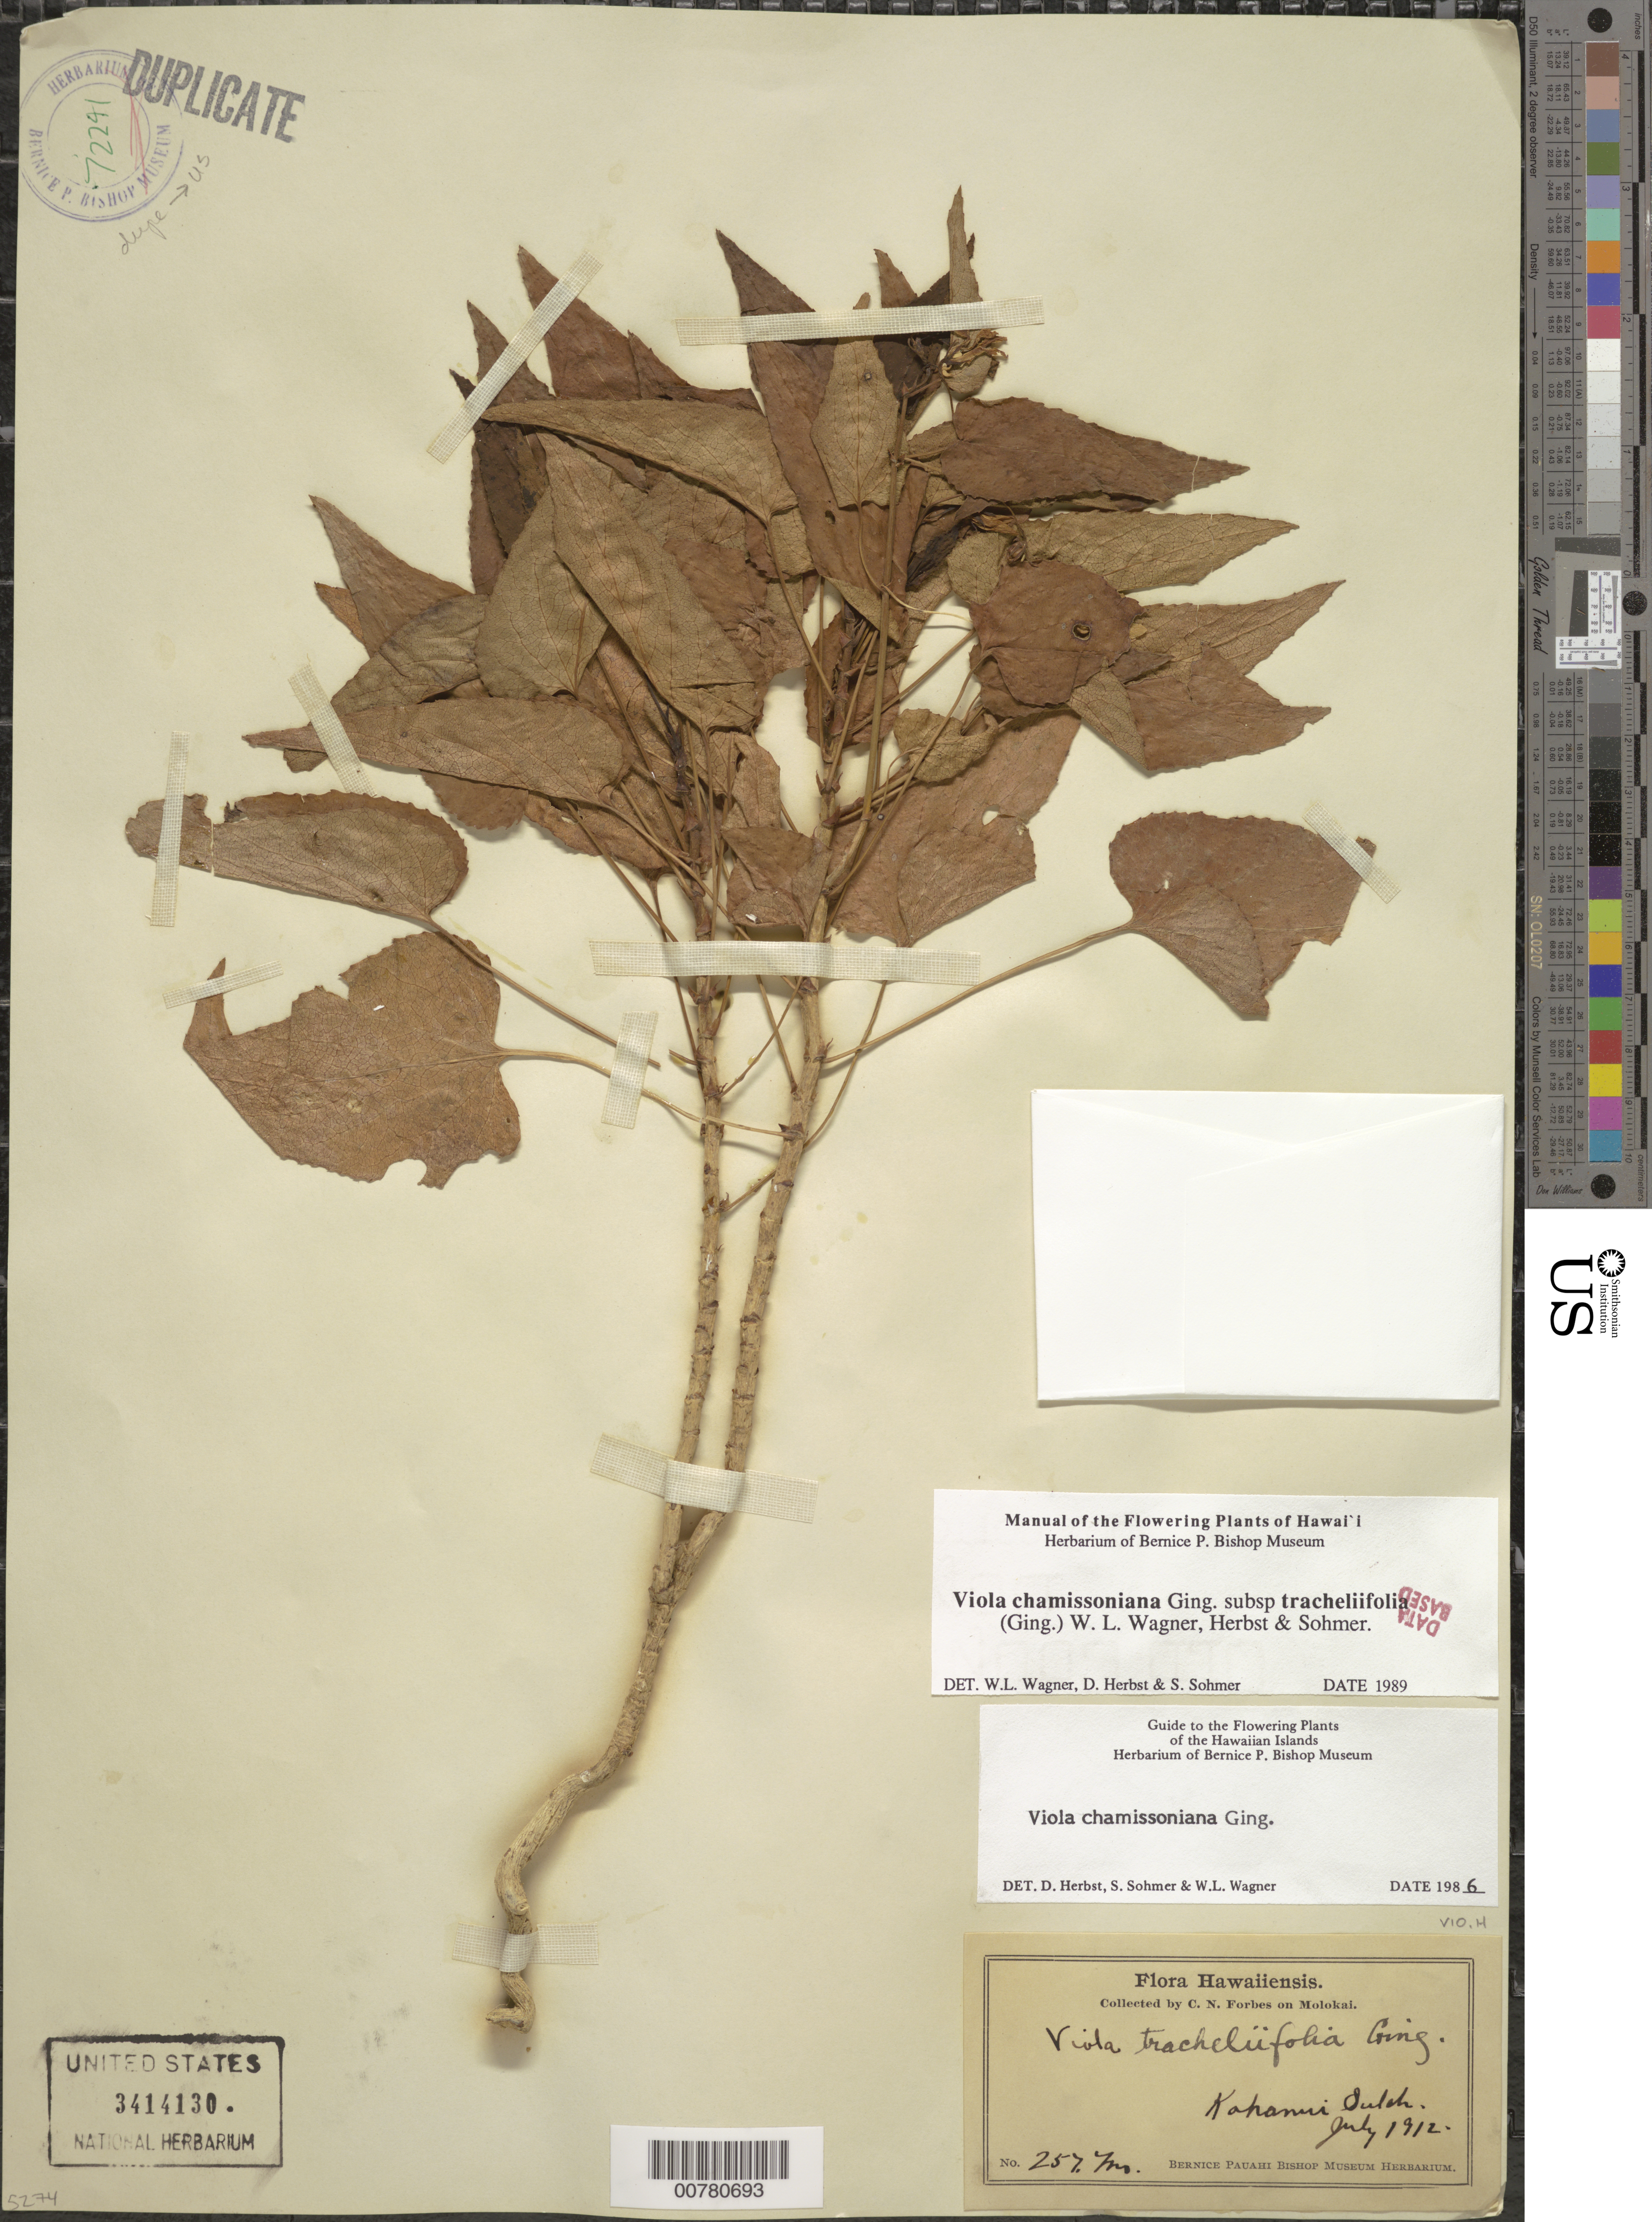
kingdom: Plantae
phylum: Tracheophyta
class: Magnoliopsida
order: Malpighiales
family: Violaceae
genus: Viola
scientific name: Viola chamissoniana subsp. tracheliifolia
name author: (Ging.) W.L. Wagner et al.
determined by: Wagner, W. L.; Herbst, D. R.; Sohmer, S. H.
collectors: C. N. Forbes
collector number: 257.Mo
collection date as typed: Jul 1912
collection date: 1912-07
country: United States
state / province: Hawaii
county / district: Maui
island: Moloka'i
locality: Kahanui Gulch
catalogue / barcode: US 3414130